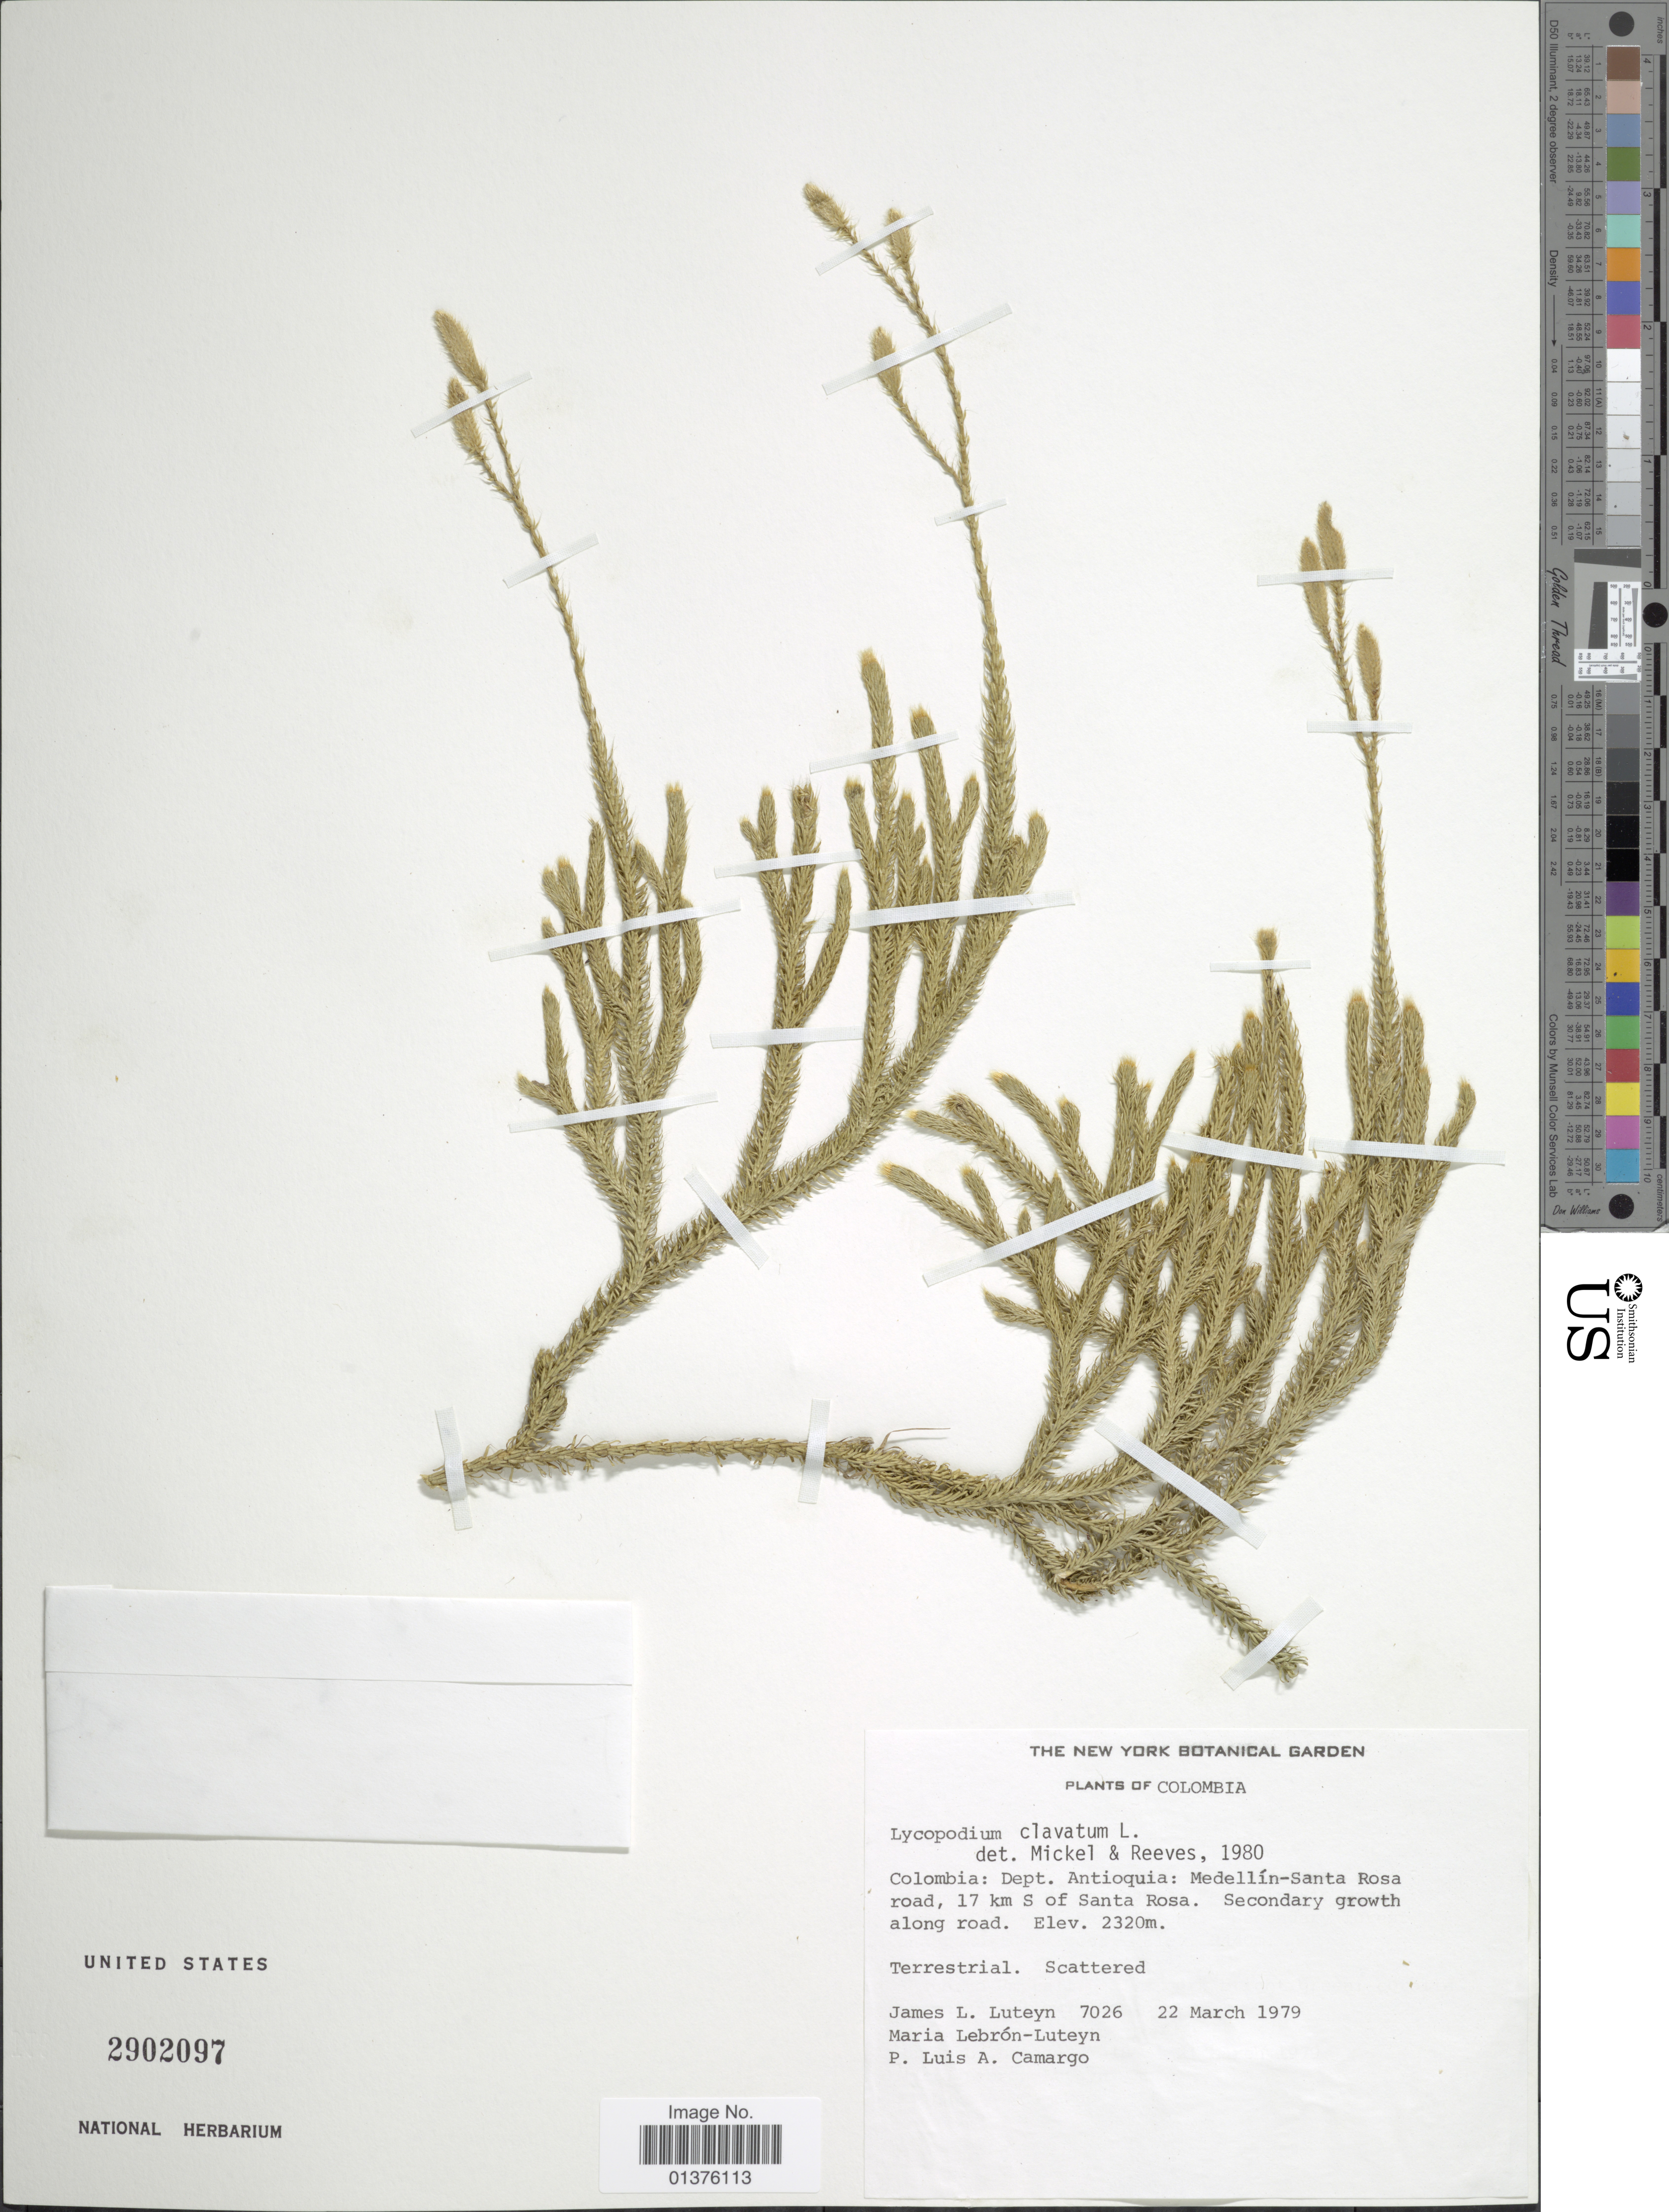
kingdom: Plantae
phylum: Tracheophyta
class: Lycopodiopsida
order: Lycopodiales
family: Lycopodiaceae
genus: Lycopodium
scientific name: Lycopodium clavatum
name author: L.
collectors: J. L. Luteyn, M. L. Lebrón-Luteyn & G. Morales L.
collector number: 7026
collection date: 1979-03-22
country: Colombia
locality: Dept.Antioguia: Medellín-Santa Rosa road, 17km S of Santa Rosa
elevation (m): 2320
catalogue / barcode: US 2902097